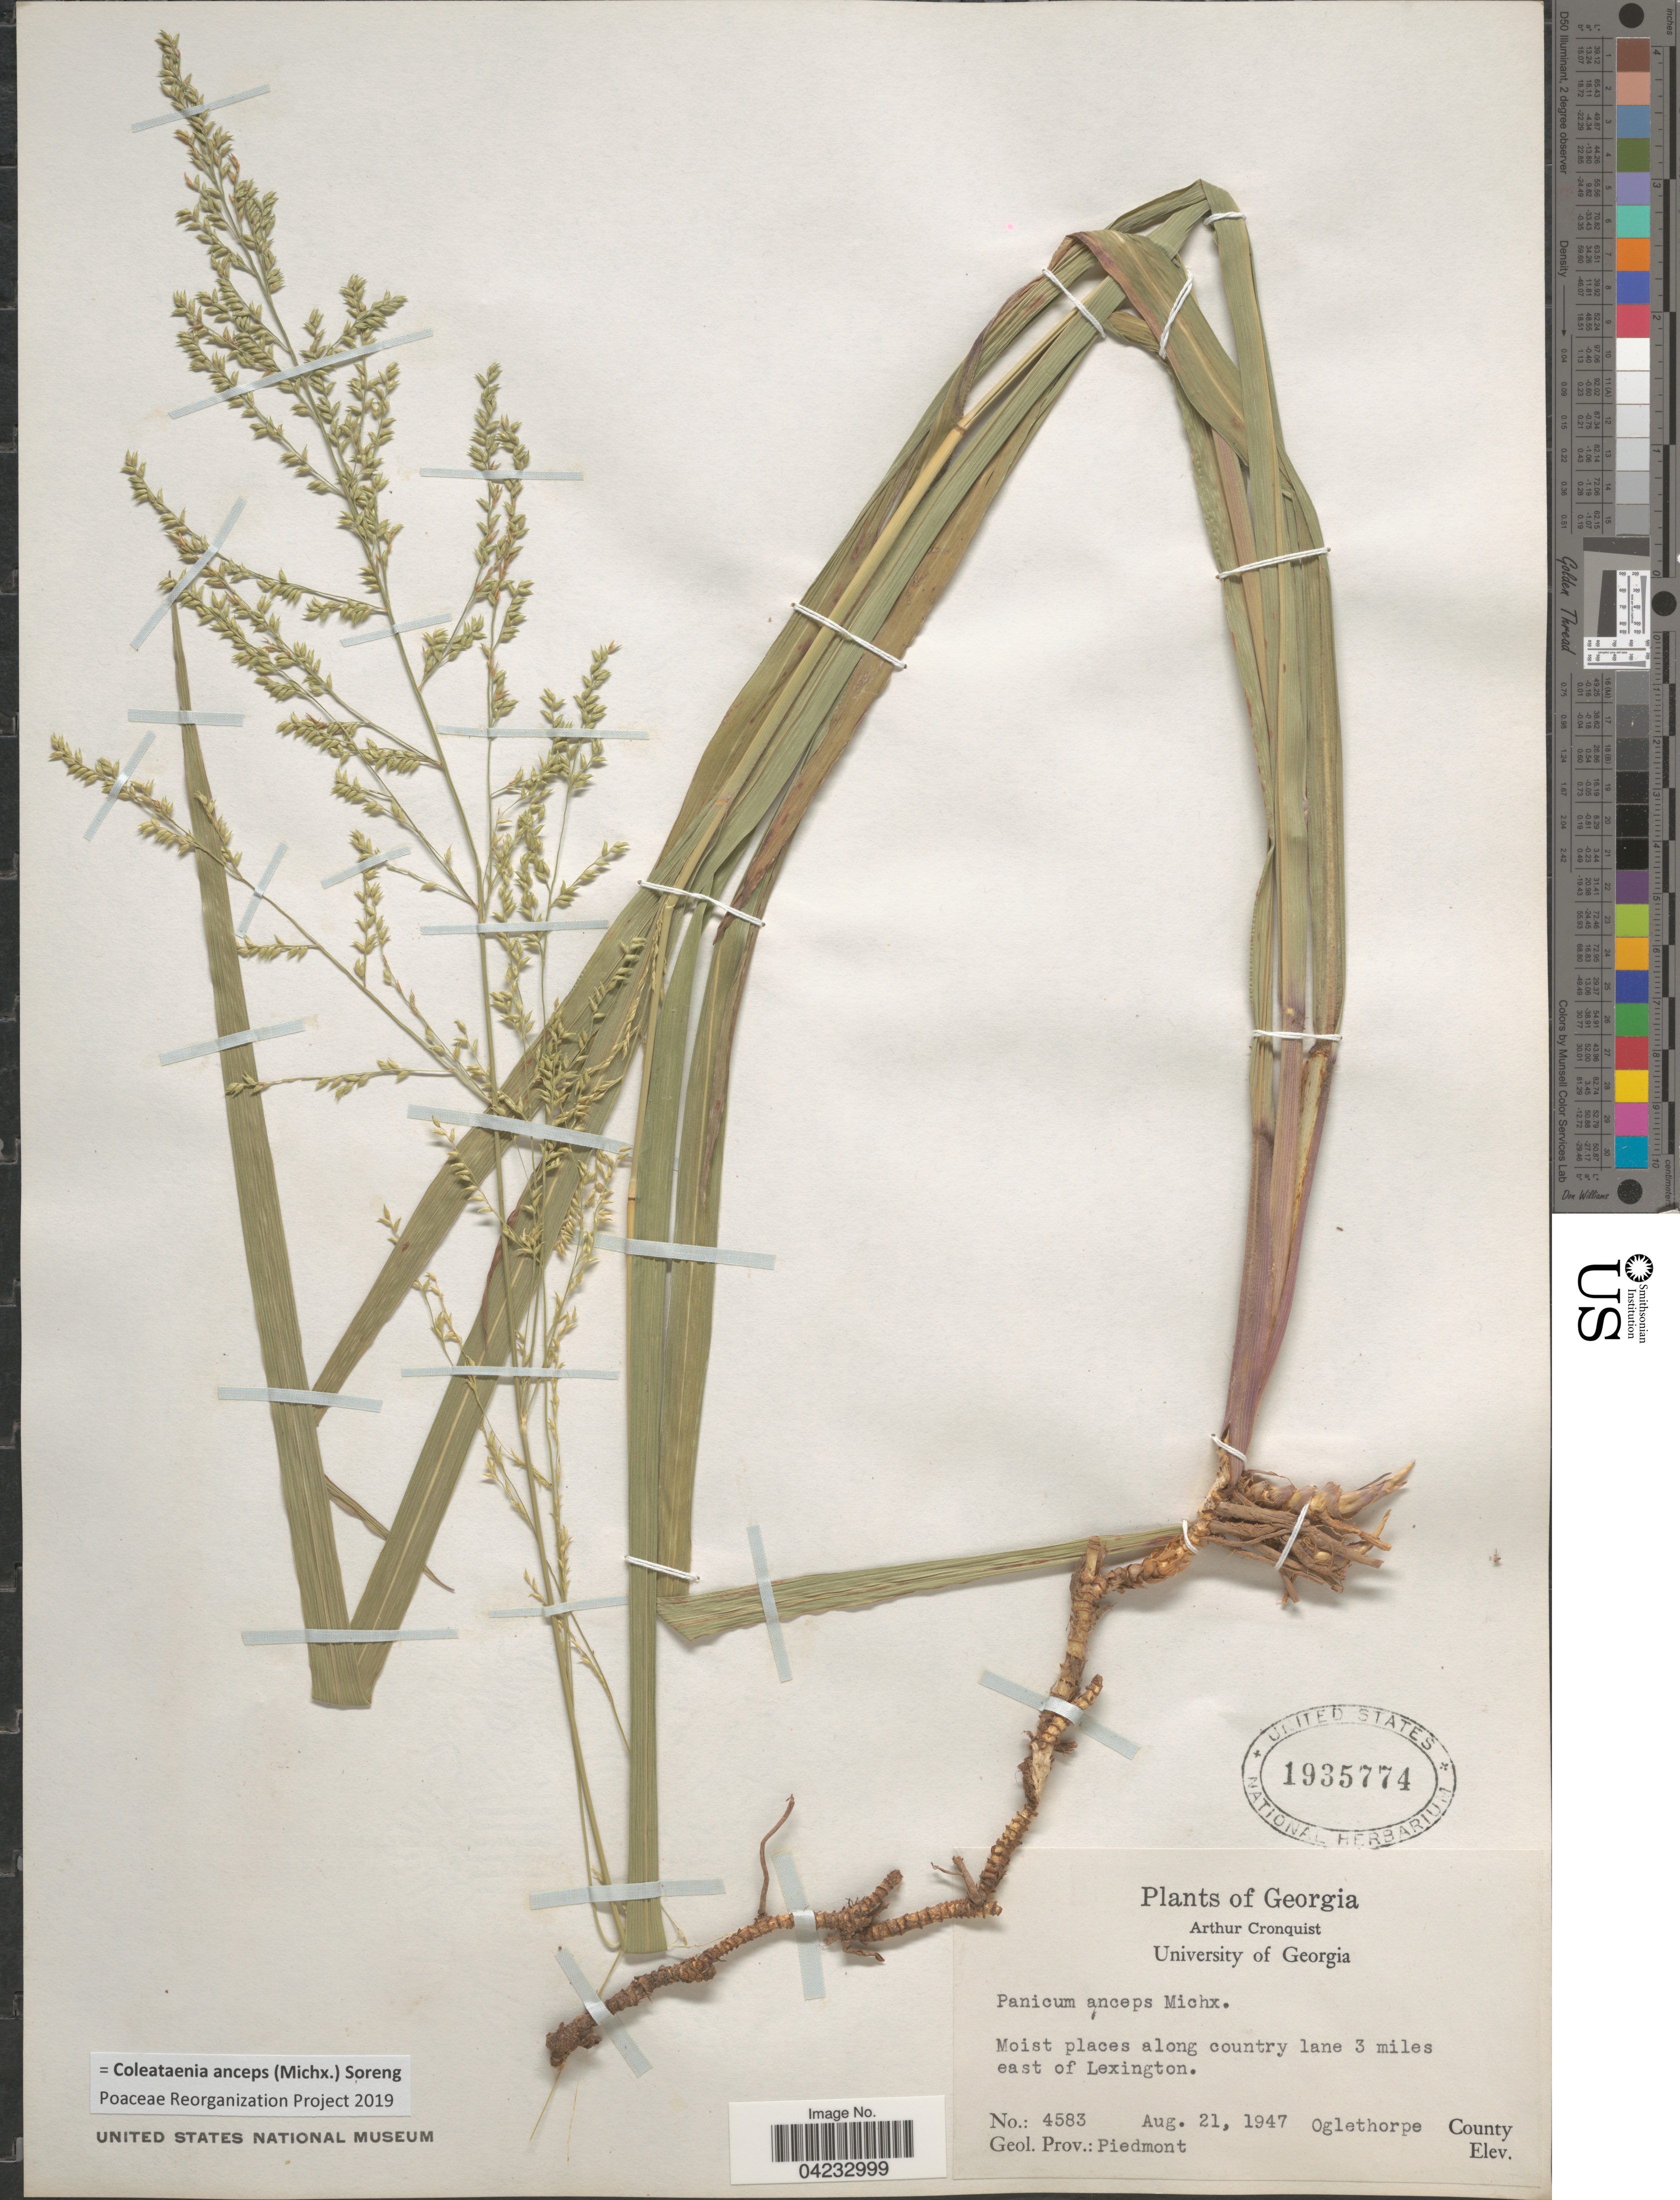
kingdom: Plantae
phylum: Tracheophyta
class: Liliopsida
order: Poales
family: Poaceae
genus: Coleataenia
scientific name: Coleataenia anceps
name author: (Michx.) Soreng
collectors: A. J. Cronquist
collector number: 4583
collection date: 1947-08-21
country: United States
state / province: Georgia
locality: Along country lane 3 miles east of Lexington. Oglethorpe County. Geol. Prov.: Piedmont.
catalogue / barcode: US 1935774